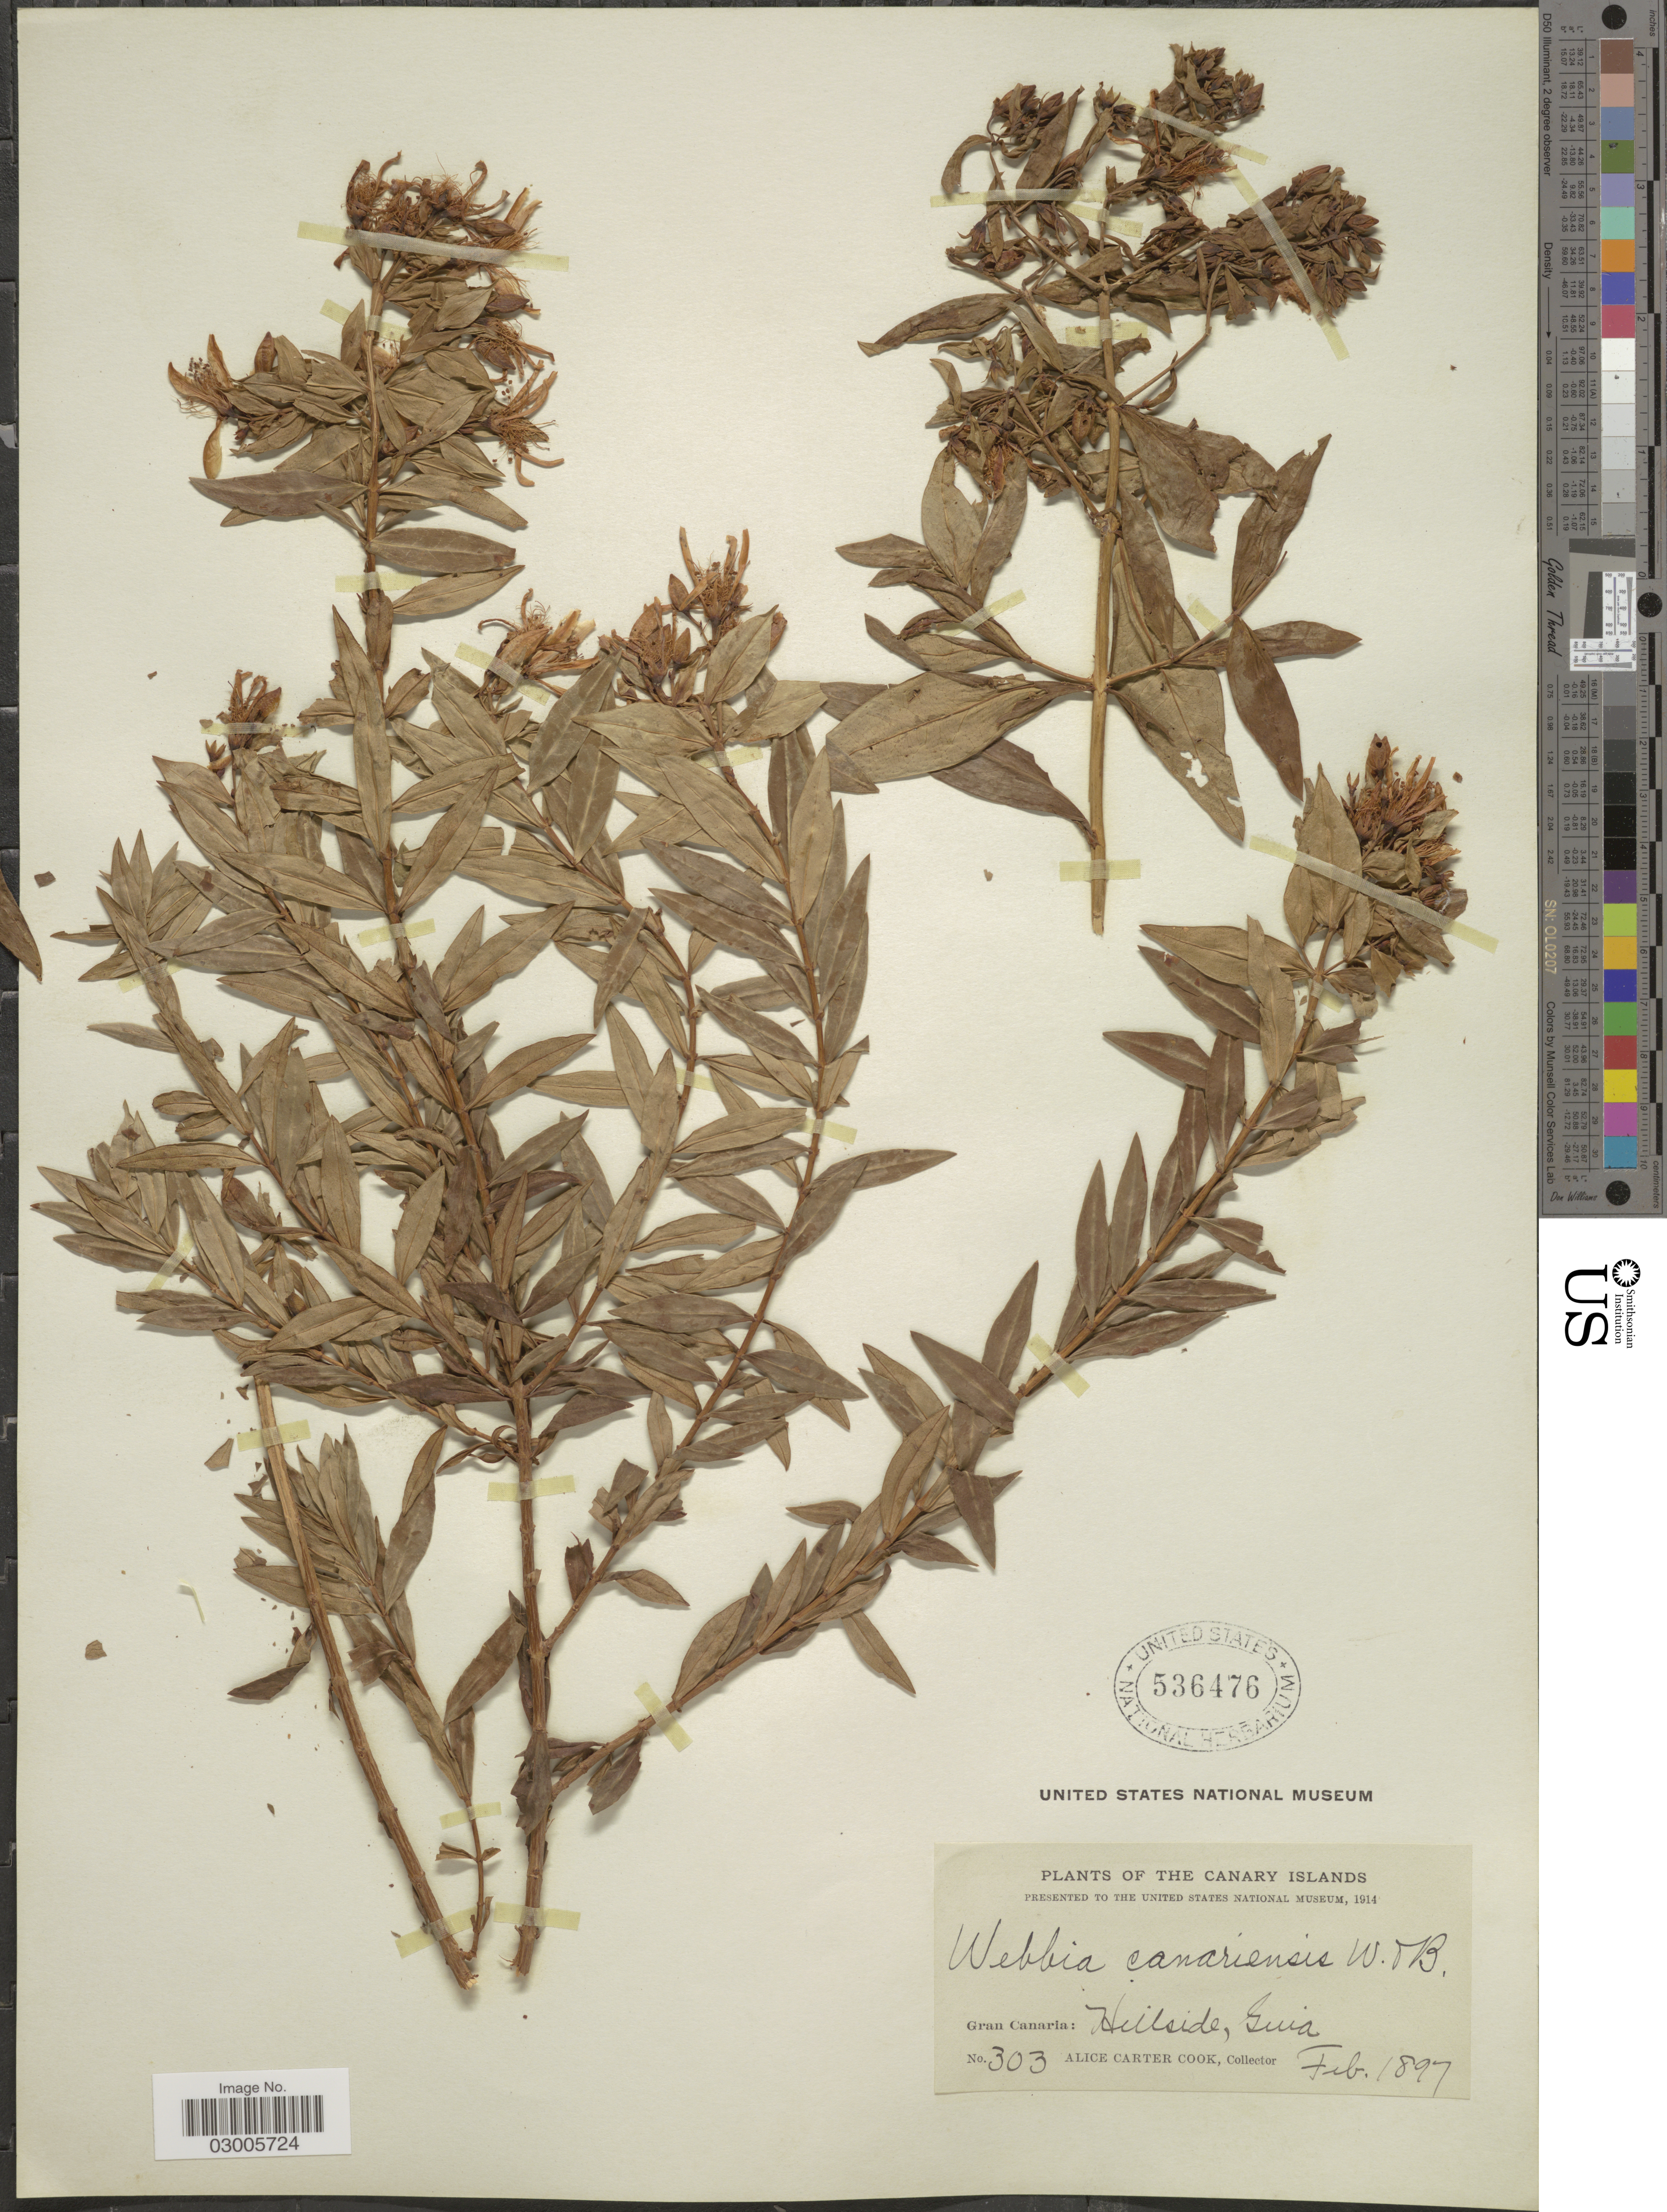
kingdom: Plantae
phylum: Tracheophyta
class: Magnoliopsida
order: Malpighiales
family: Hypericaceae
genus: Hypericum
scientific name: Hypericum canariense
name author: L.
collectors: Alice C. Cook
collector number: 303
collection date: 1897-02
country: Spain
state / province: Canarias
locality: The Canary Islands, Gran Canaria: Hillside, Guia.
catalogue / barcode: US 536476